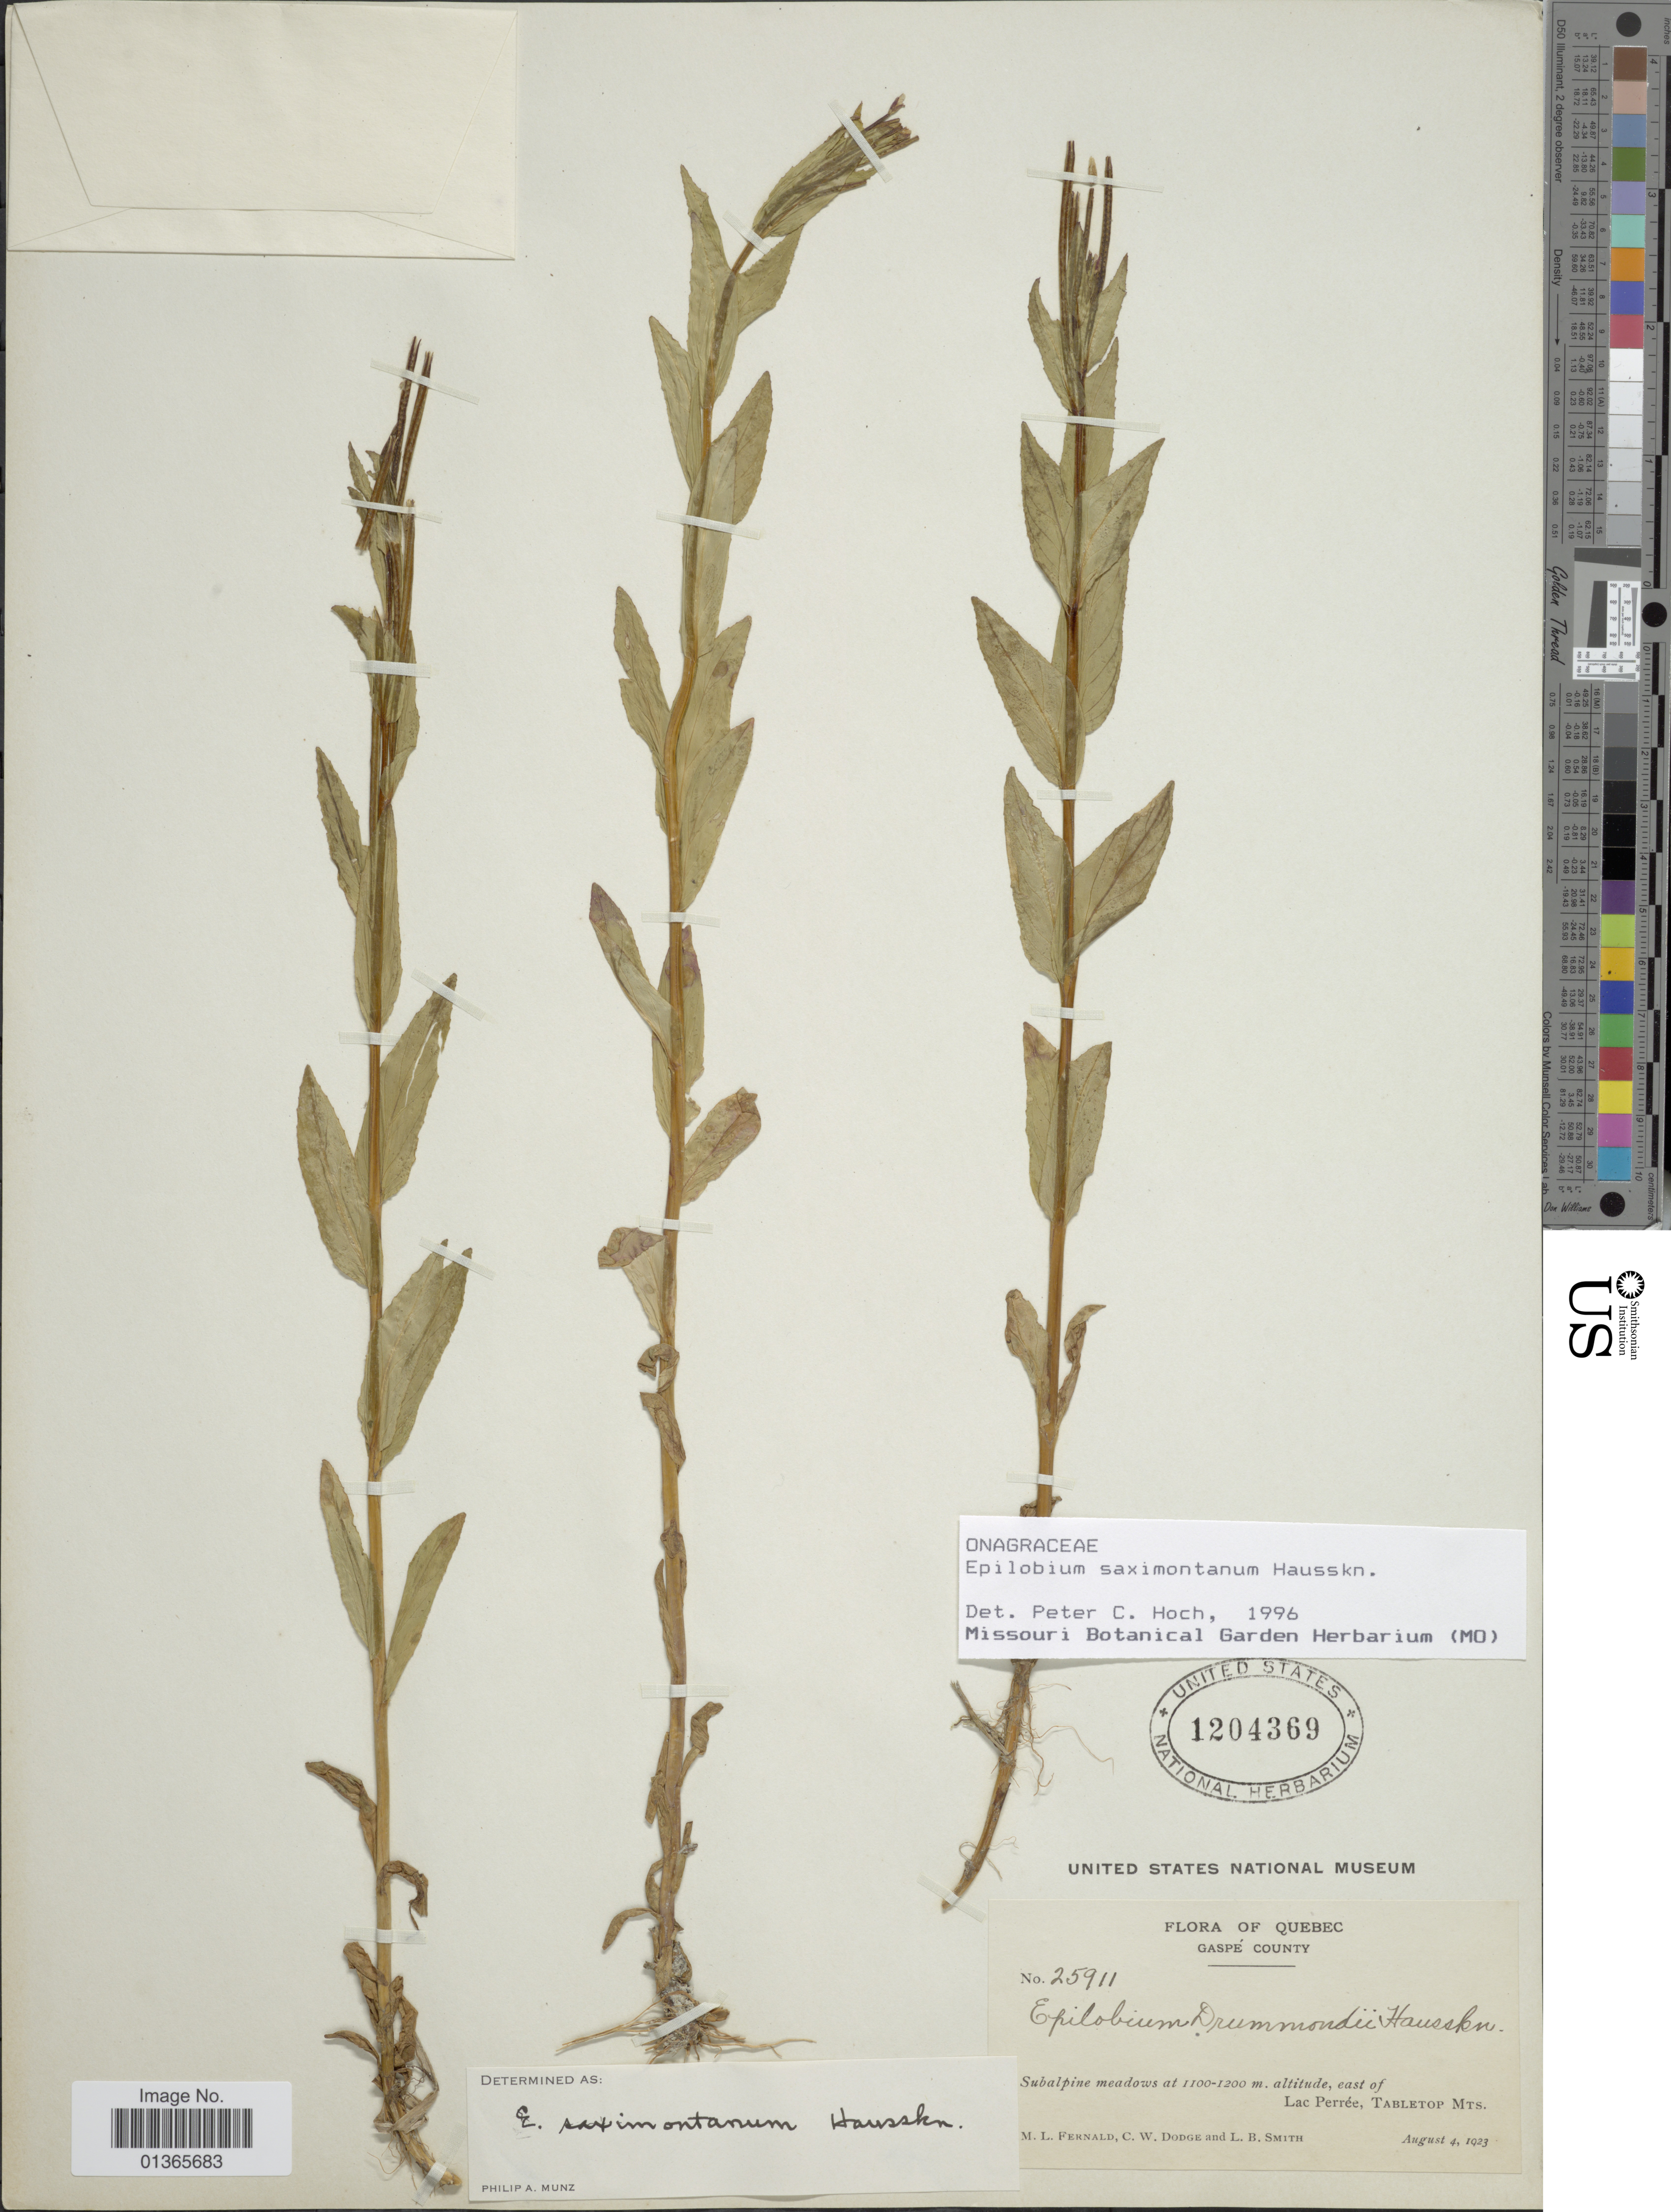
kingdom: Plantae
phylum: Tracheophyta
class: Magnoliopsida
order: Myrtales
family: Onagraceae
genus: Epilobium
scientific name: Epilobium saximontanum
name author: Hausskn.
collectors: M. L. Fernald, C. Dodge & L. Smith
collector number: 25911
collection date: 1923-08-04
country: Canada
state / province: Quebec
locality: Gaspé County. Lac Perrée, Tabletop Mts.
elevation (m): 1100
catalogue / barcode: US 1204369